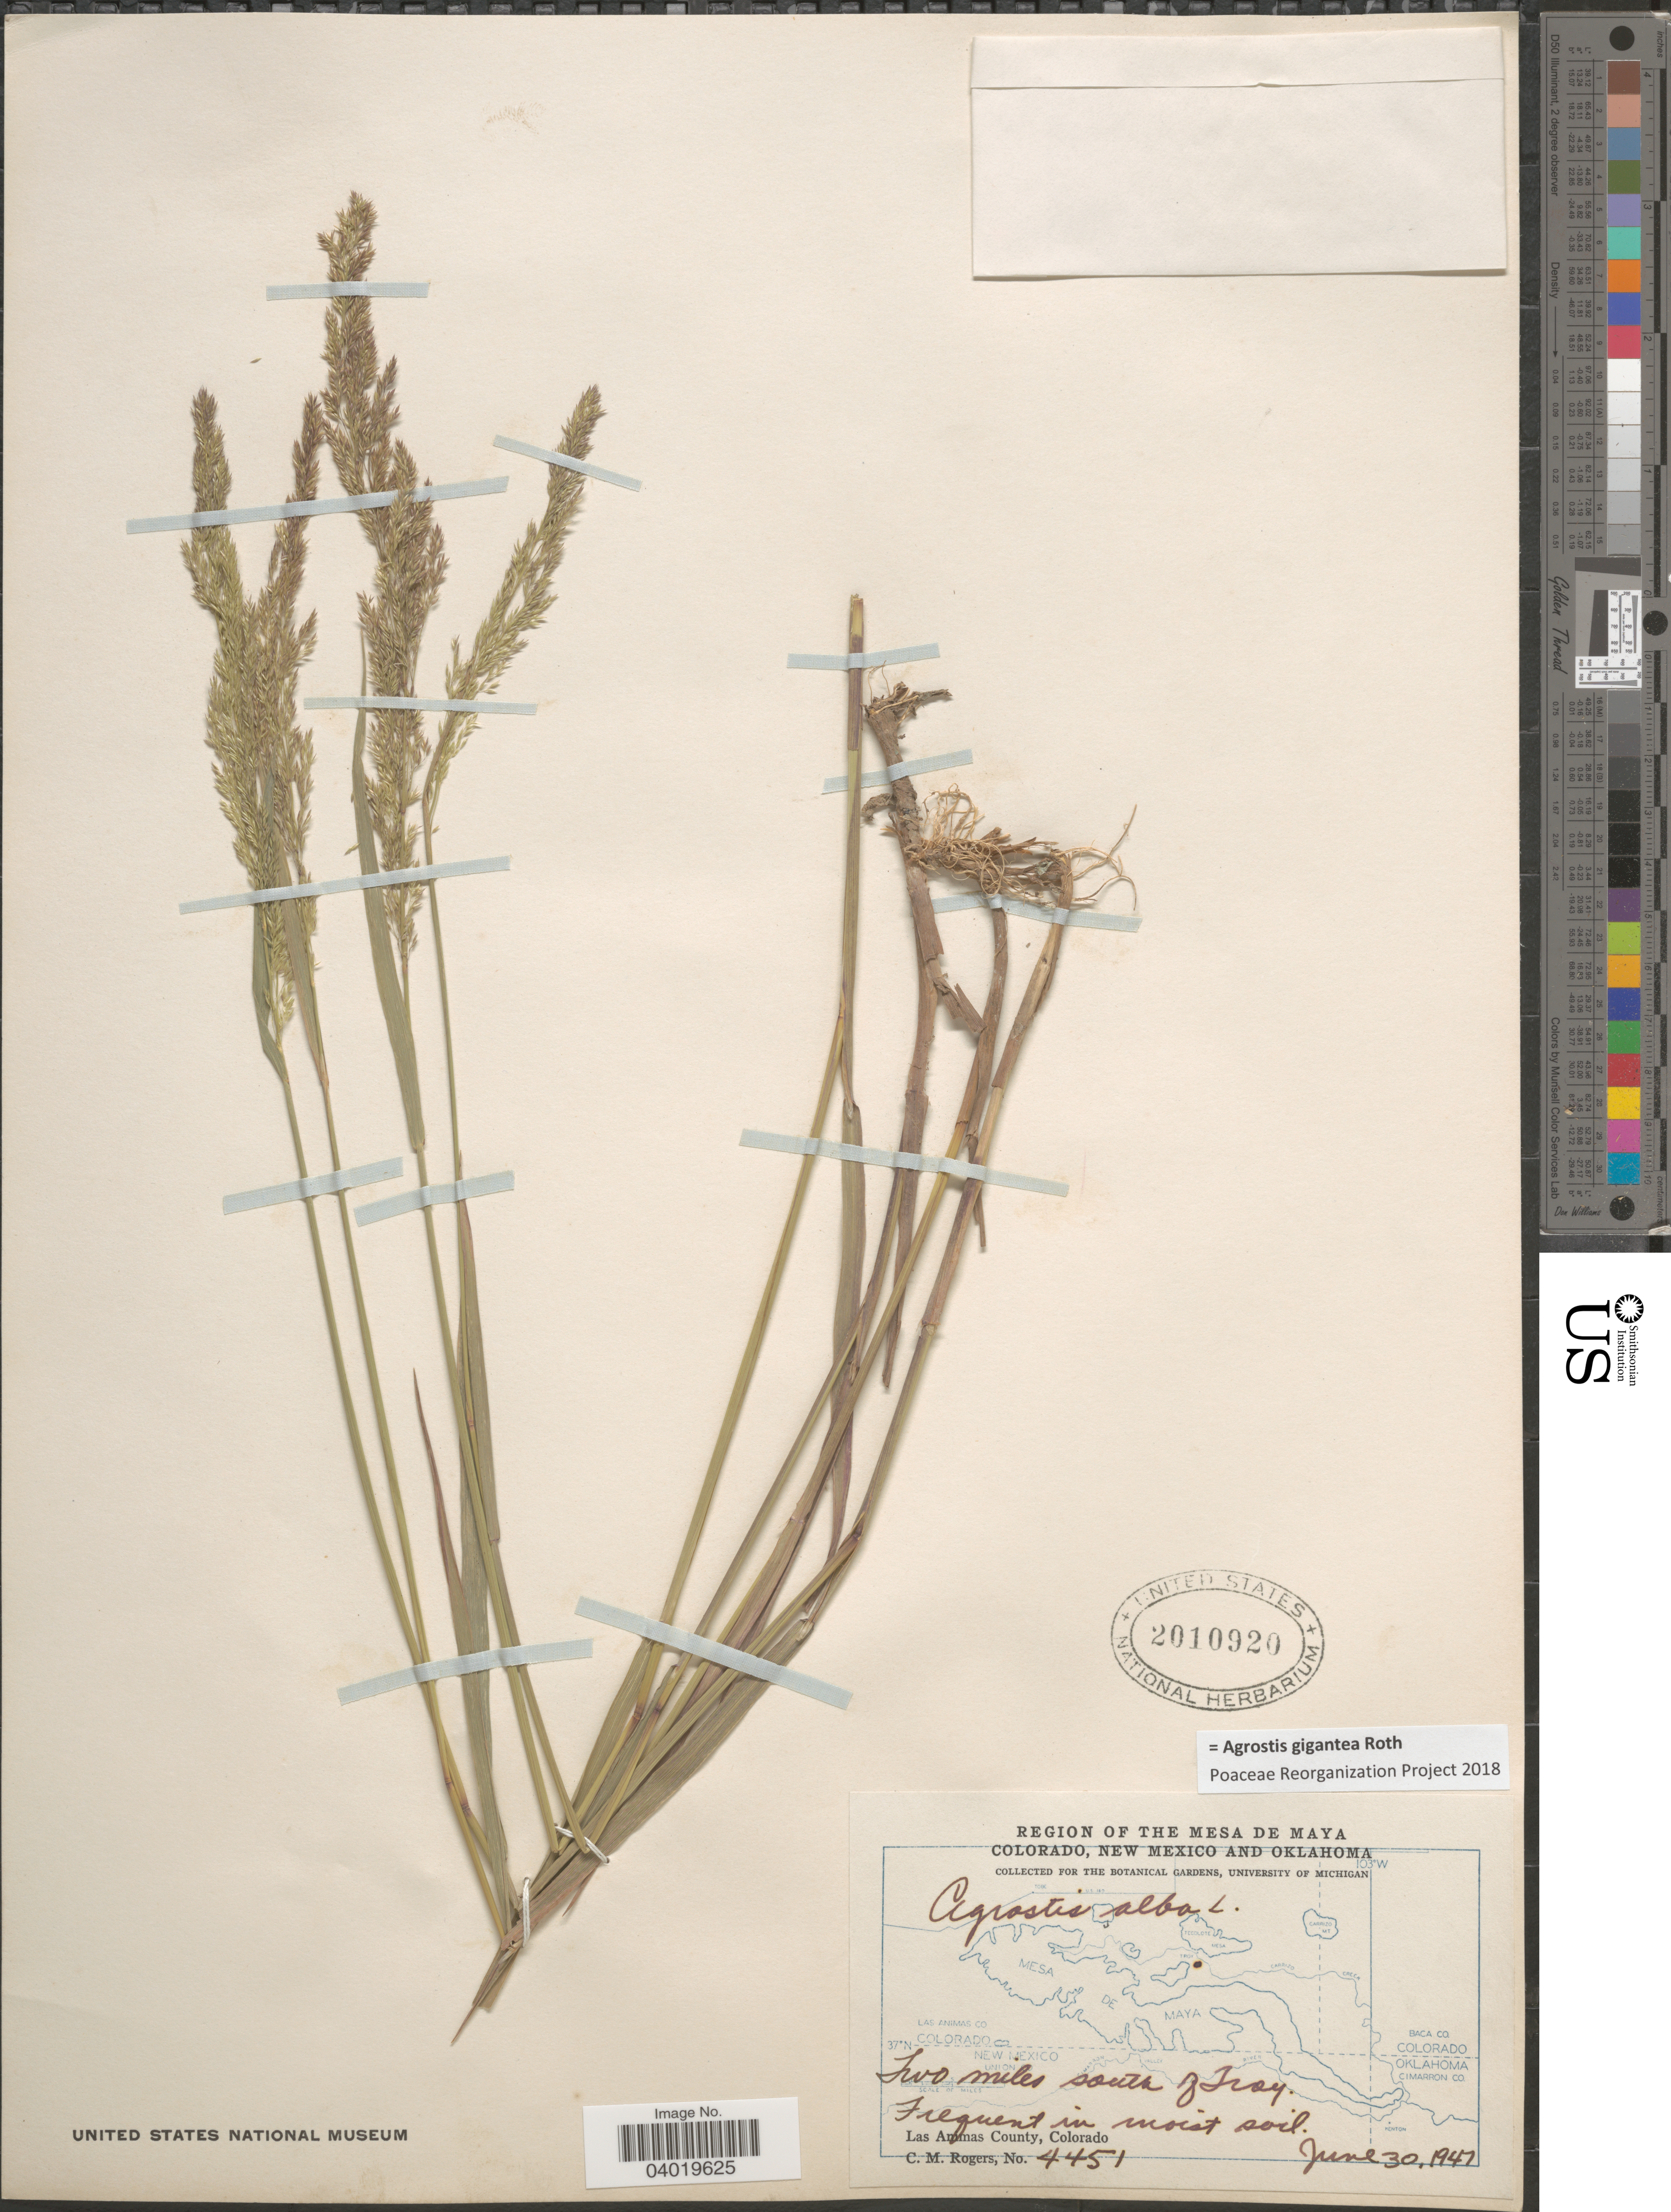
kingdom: Plantae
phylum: Tracheophyta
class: Liliopsida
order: Poales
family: Poaceae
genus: Agrostis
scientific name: Agrostis gigantea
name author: Roth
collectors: C. M. Rogers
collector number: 4451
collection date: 1947-06-30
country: United States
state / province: Colorado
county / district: Las Animas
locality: Two miles south of Troy, Las Animas County.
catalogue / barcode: US 2010920